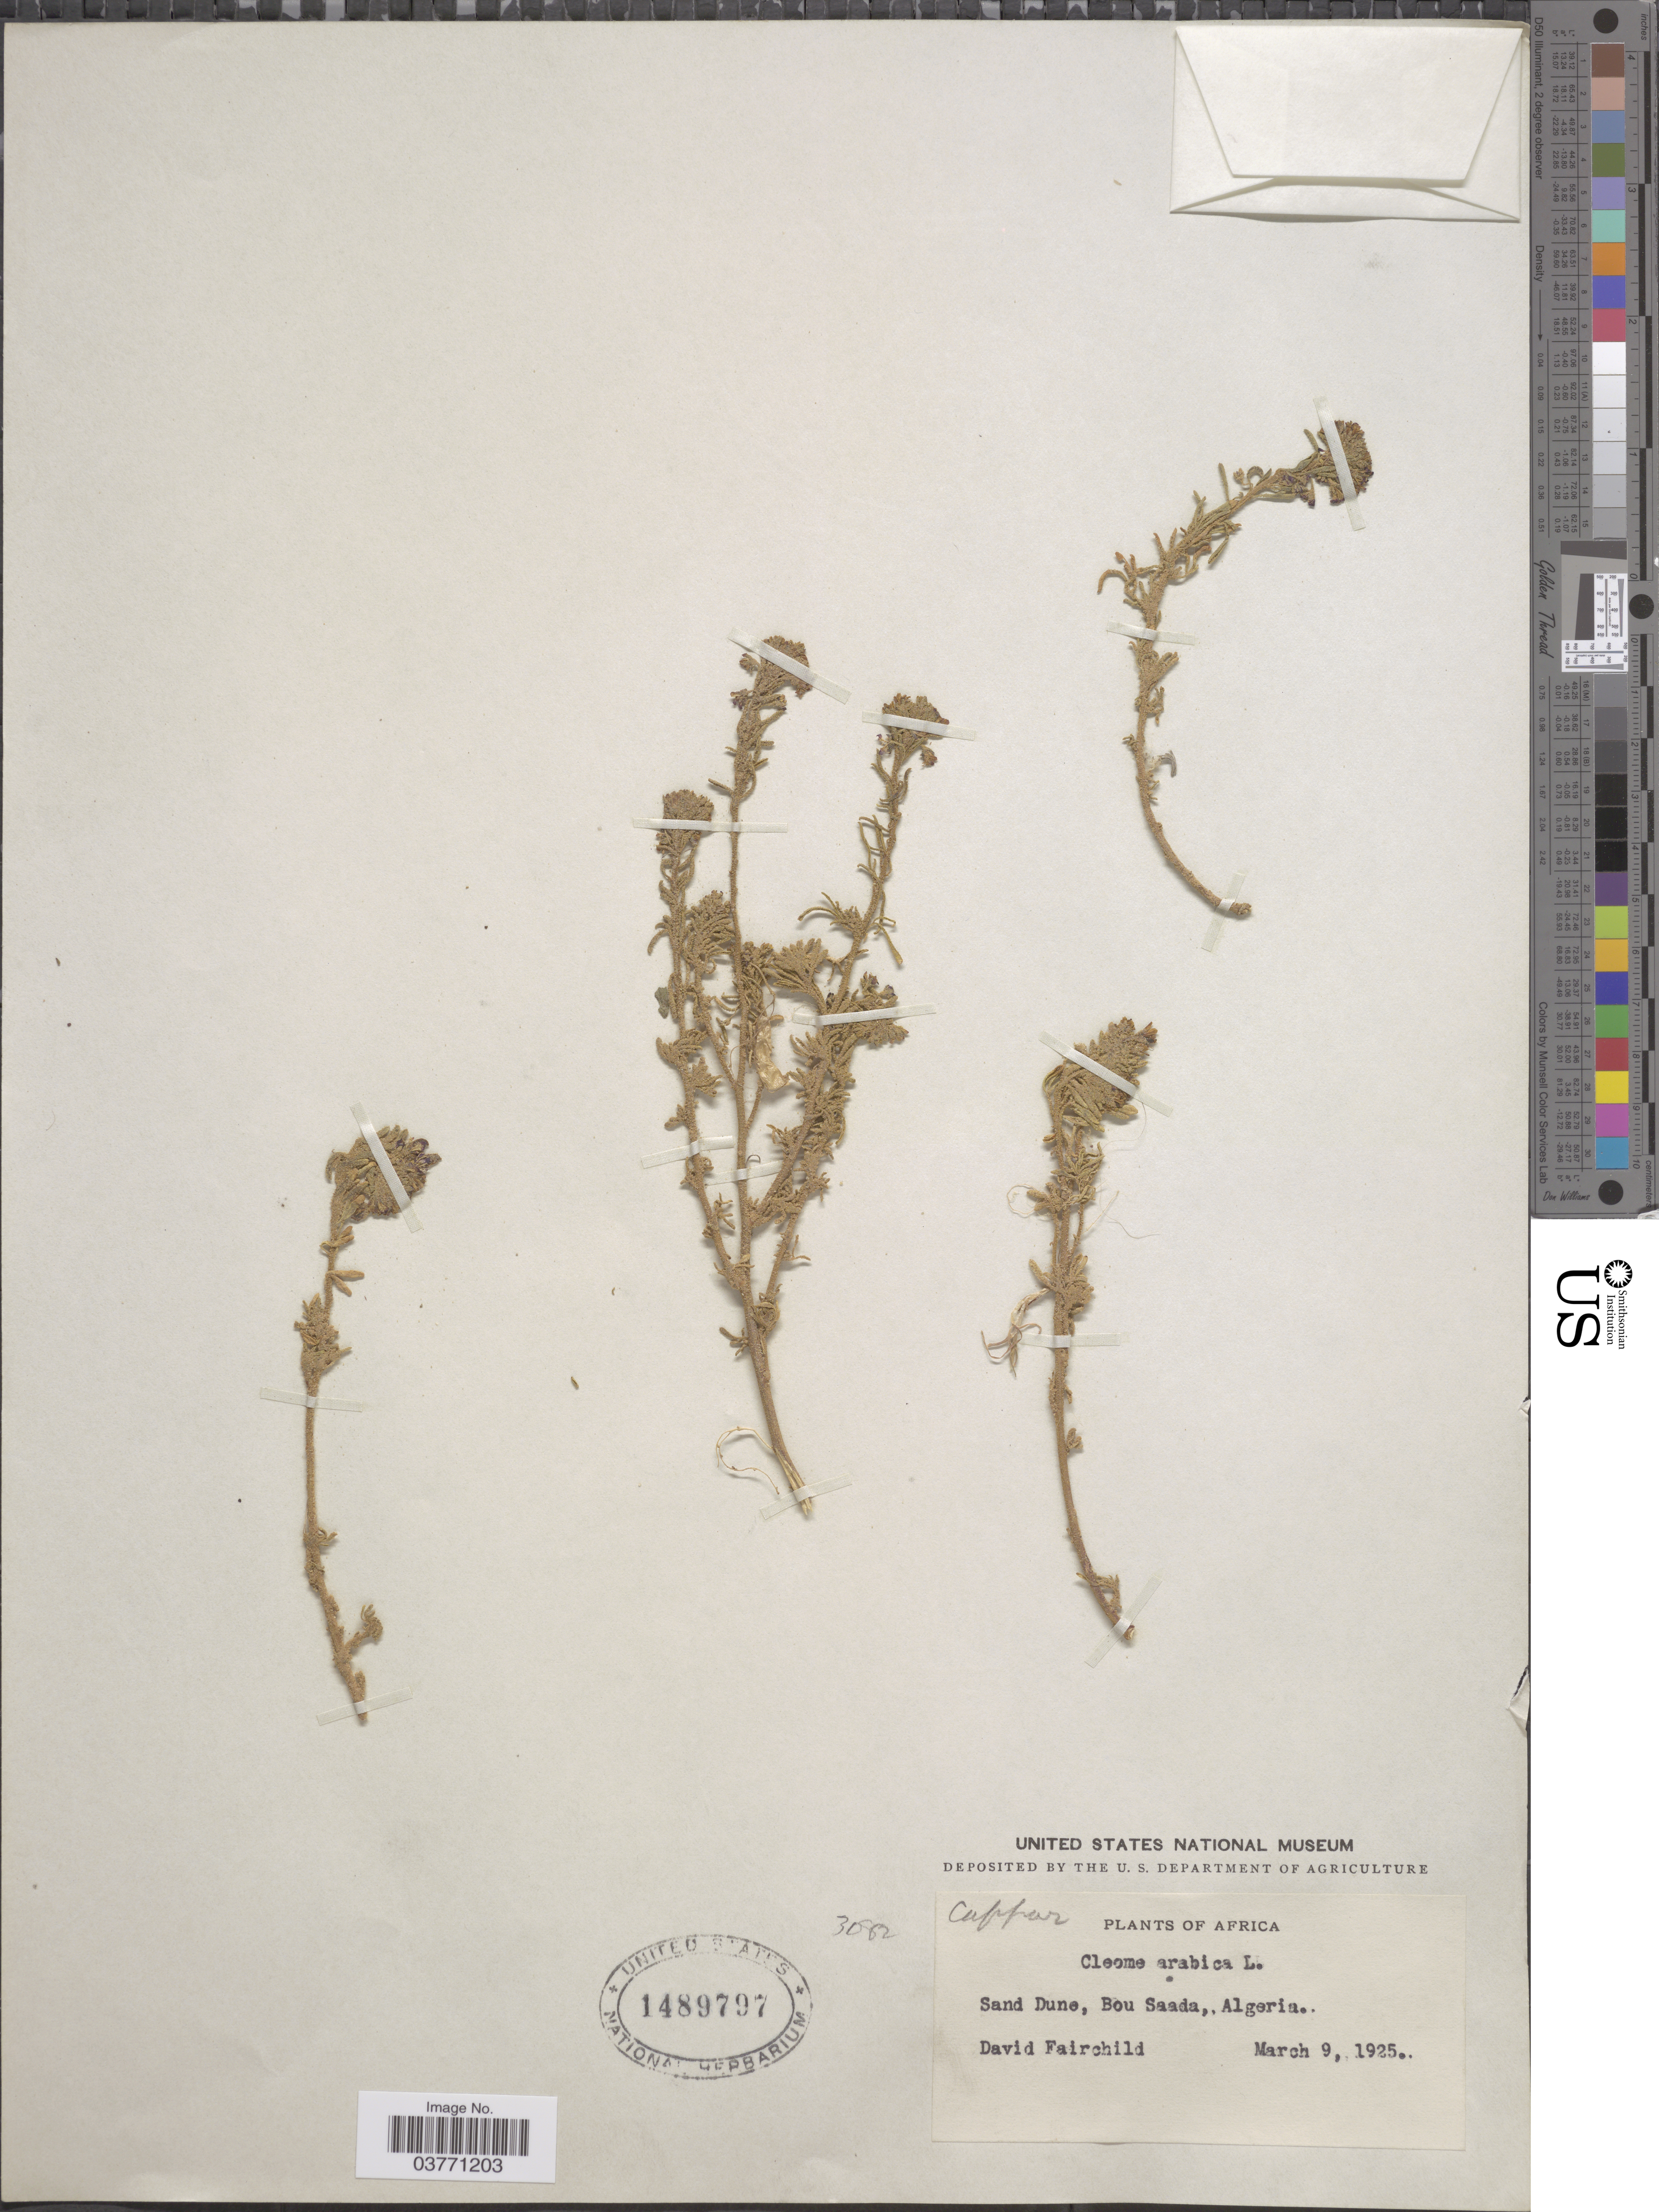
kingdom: Plantae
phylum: Tracheophyta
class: Magnoliopsida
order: Brassicales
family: Cleomaceae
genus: Cleome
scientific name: Cleome arabica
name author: L.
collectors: D. Fairchild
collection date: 1925-03-09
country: Algeria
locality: Sand Dune, Bou Saada.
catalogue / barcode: US 1489797